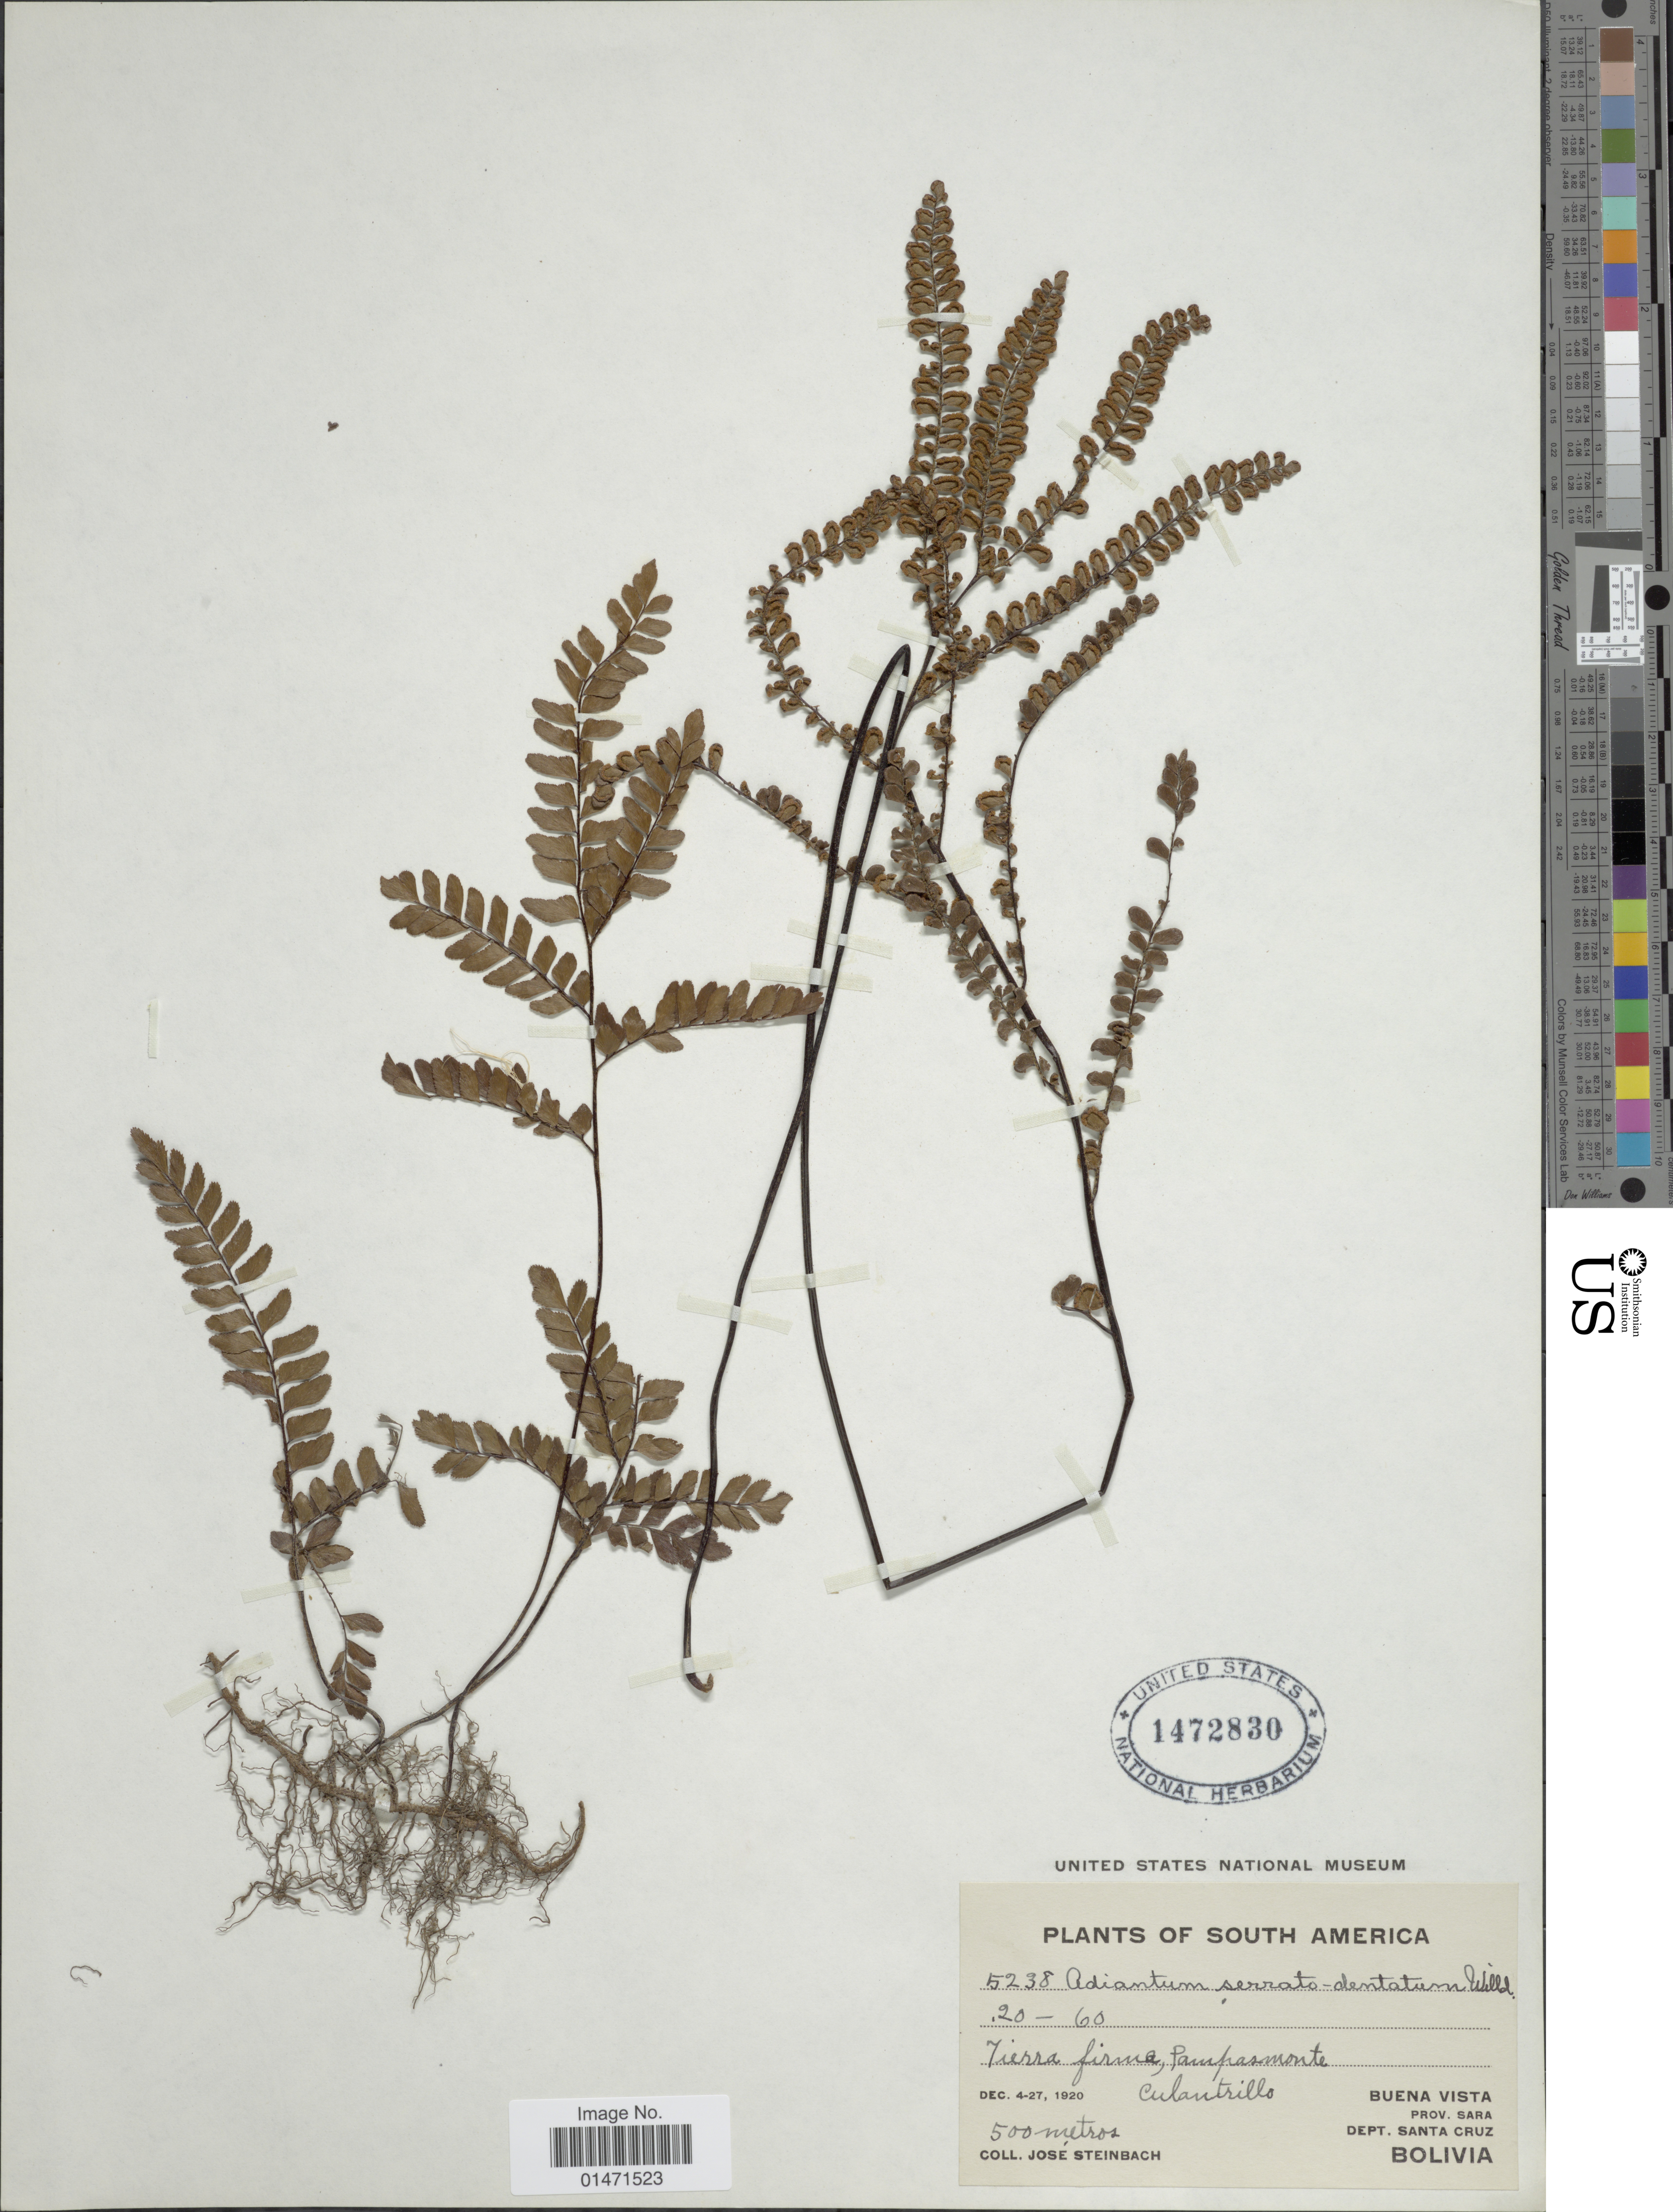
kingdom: Plantae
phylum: Tracheophyta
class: Polypodiopsida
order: Polypodiales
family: Pteridaceae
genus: Adiantum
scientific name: Adiantum serratodentatum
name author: Humb. & Bonpl. ex Willd.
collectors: J. Steinbach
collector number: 5238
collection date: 1920-12-04/1920-12-27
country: Bolivia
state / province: Santa Cruz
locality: Sierra firma, Pampasmonte, Culantrillo. Buena Vista, Prov. Sara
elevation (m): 500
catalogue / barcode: US 1472830